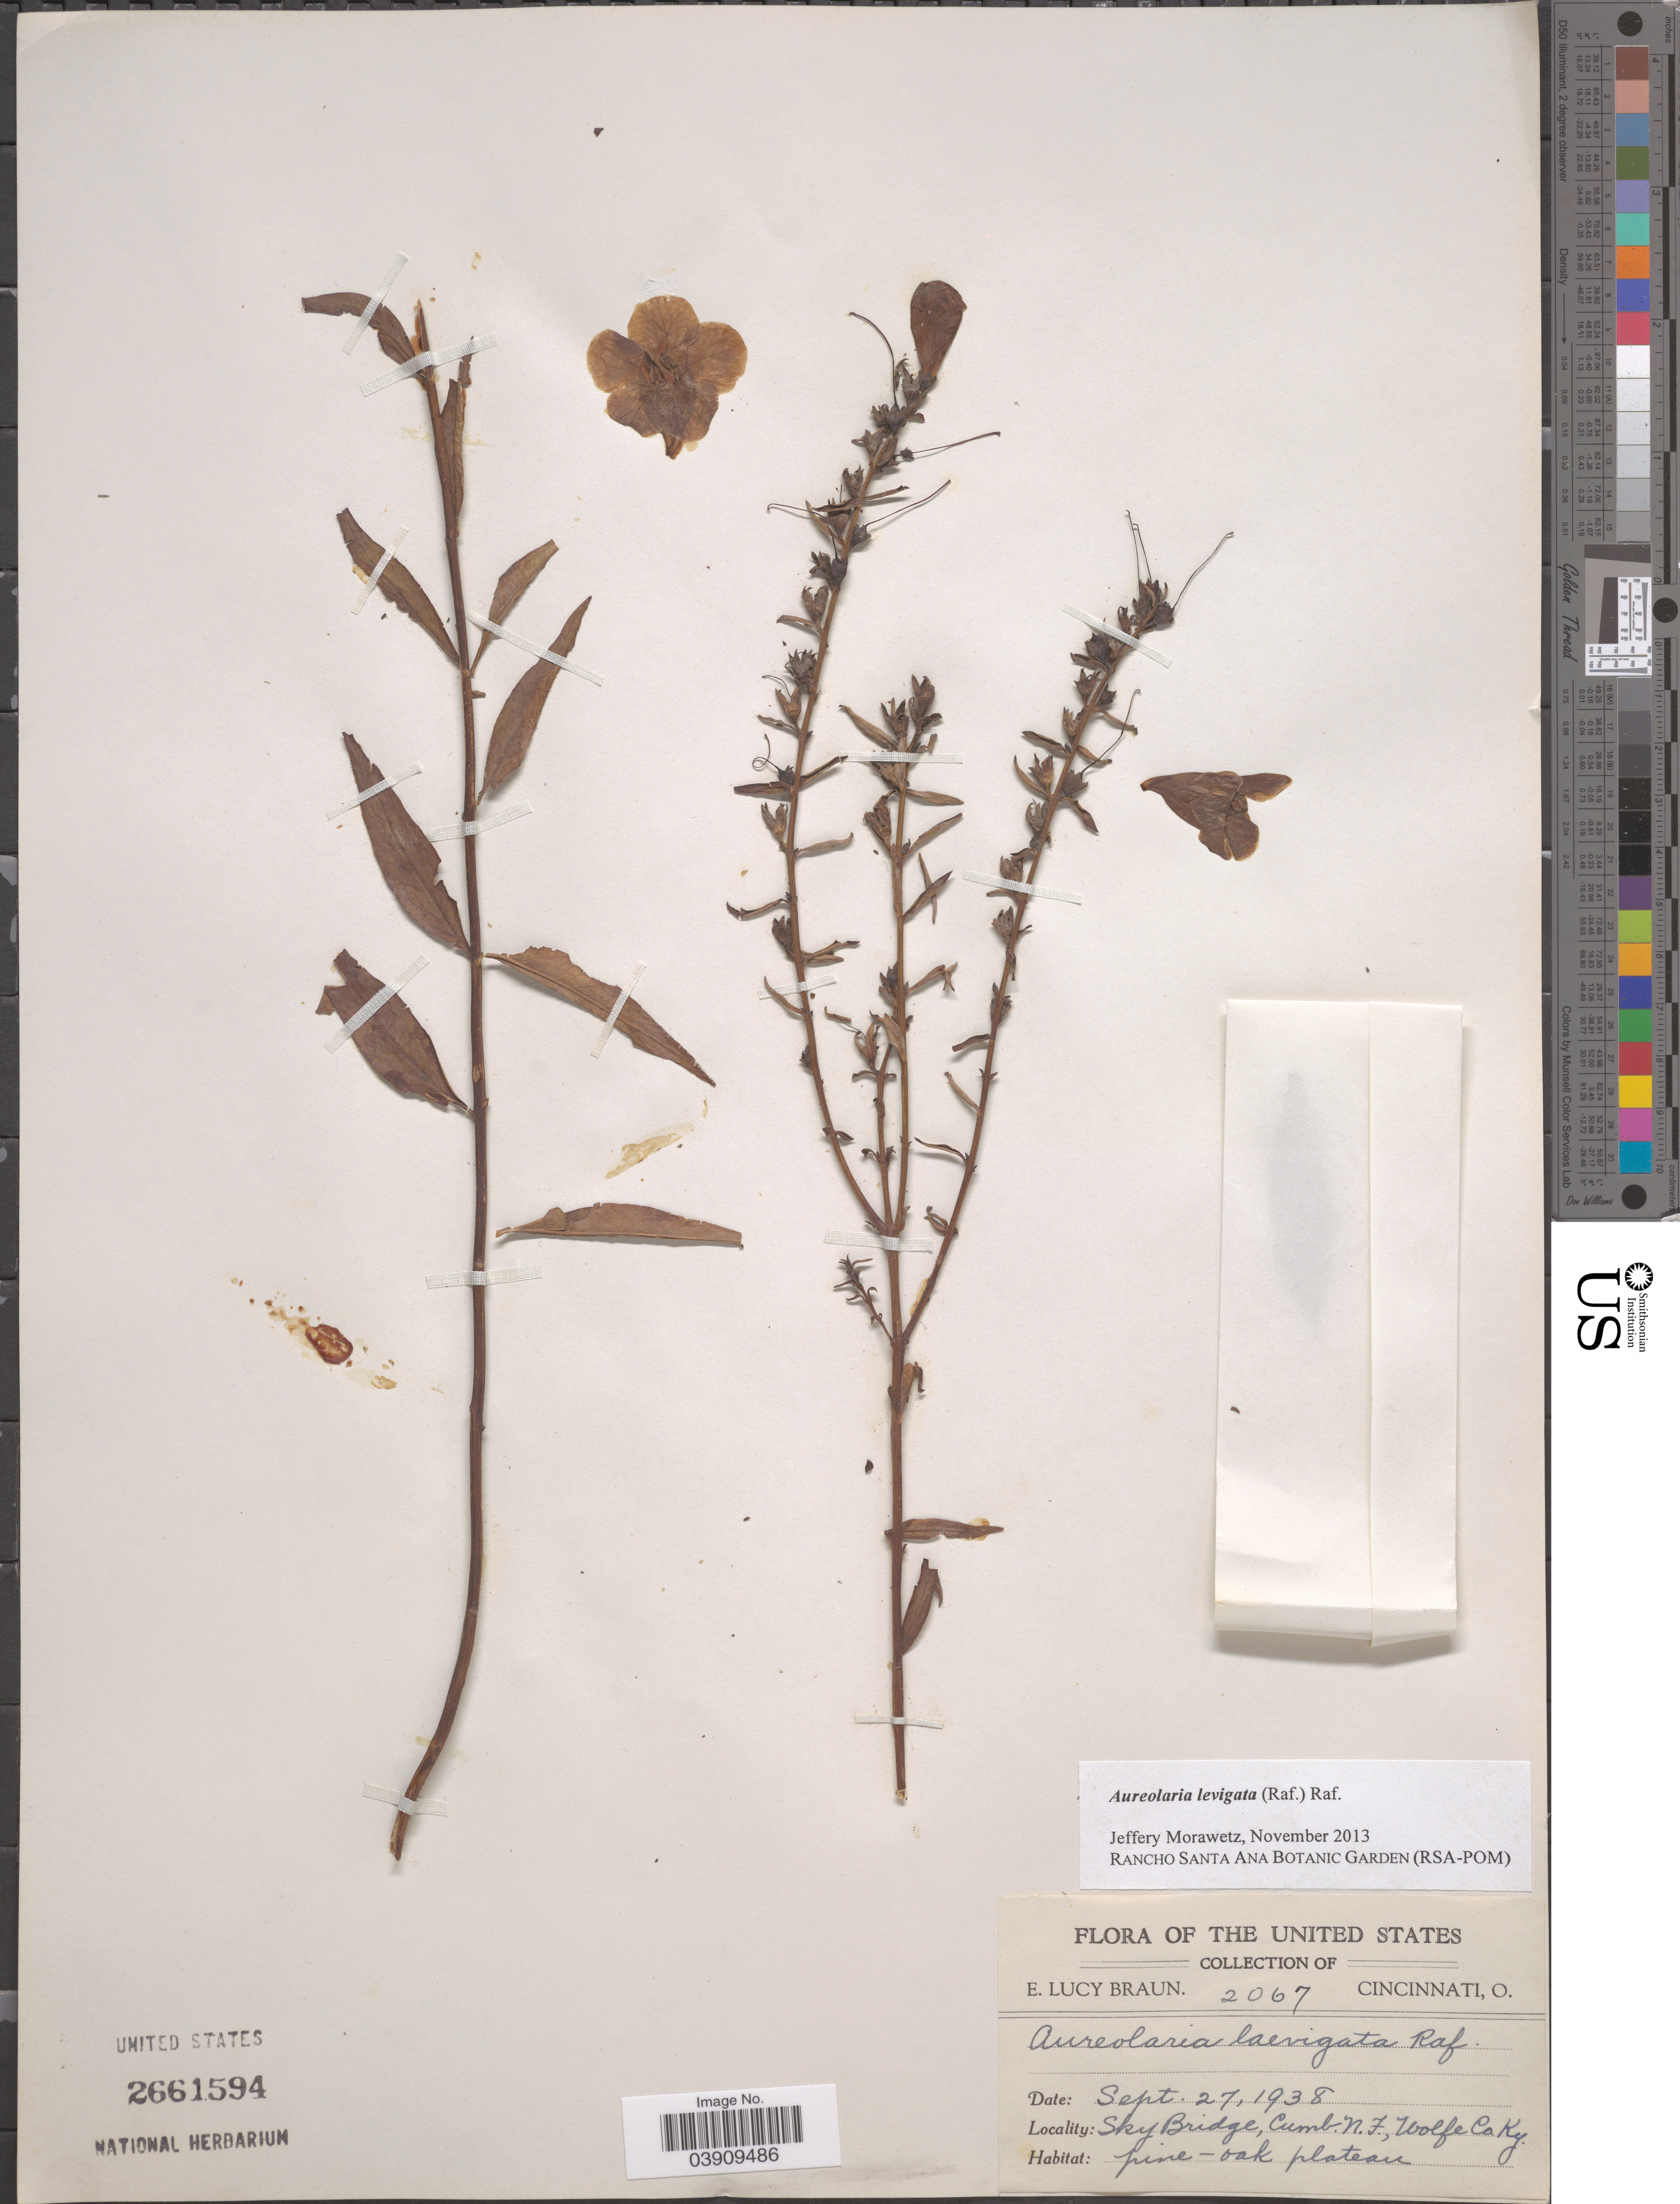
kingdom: Plantae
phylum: Tracheophyta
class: Magnoliopsida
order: Lamiales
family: Orobanchaceae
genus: Aureolaria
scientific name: Aureolaria laevigata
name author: (Raf.) Raf.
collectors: E. L. Braun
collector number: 2067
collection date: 1938-09-27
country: United States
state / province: Kentucky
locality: Sky Bridge, Cumb. N.F., Wolfe Co.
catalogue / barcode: US 2661594